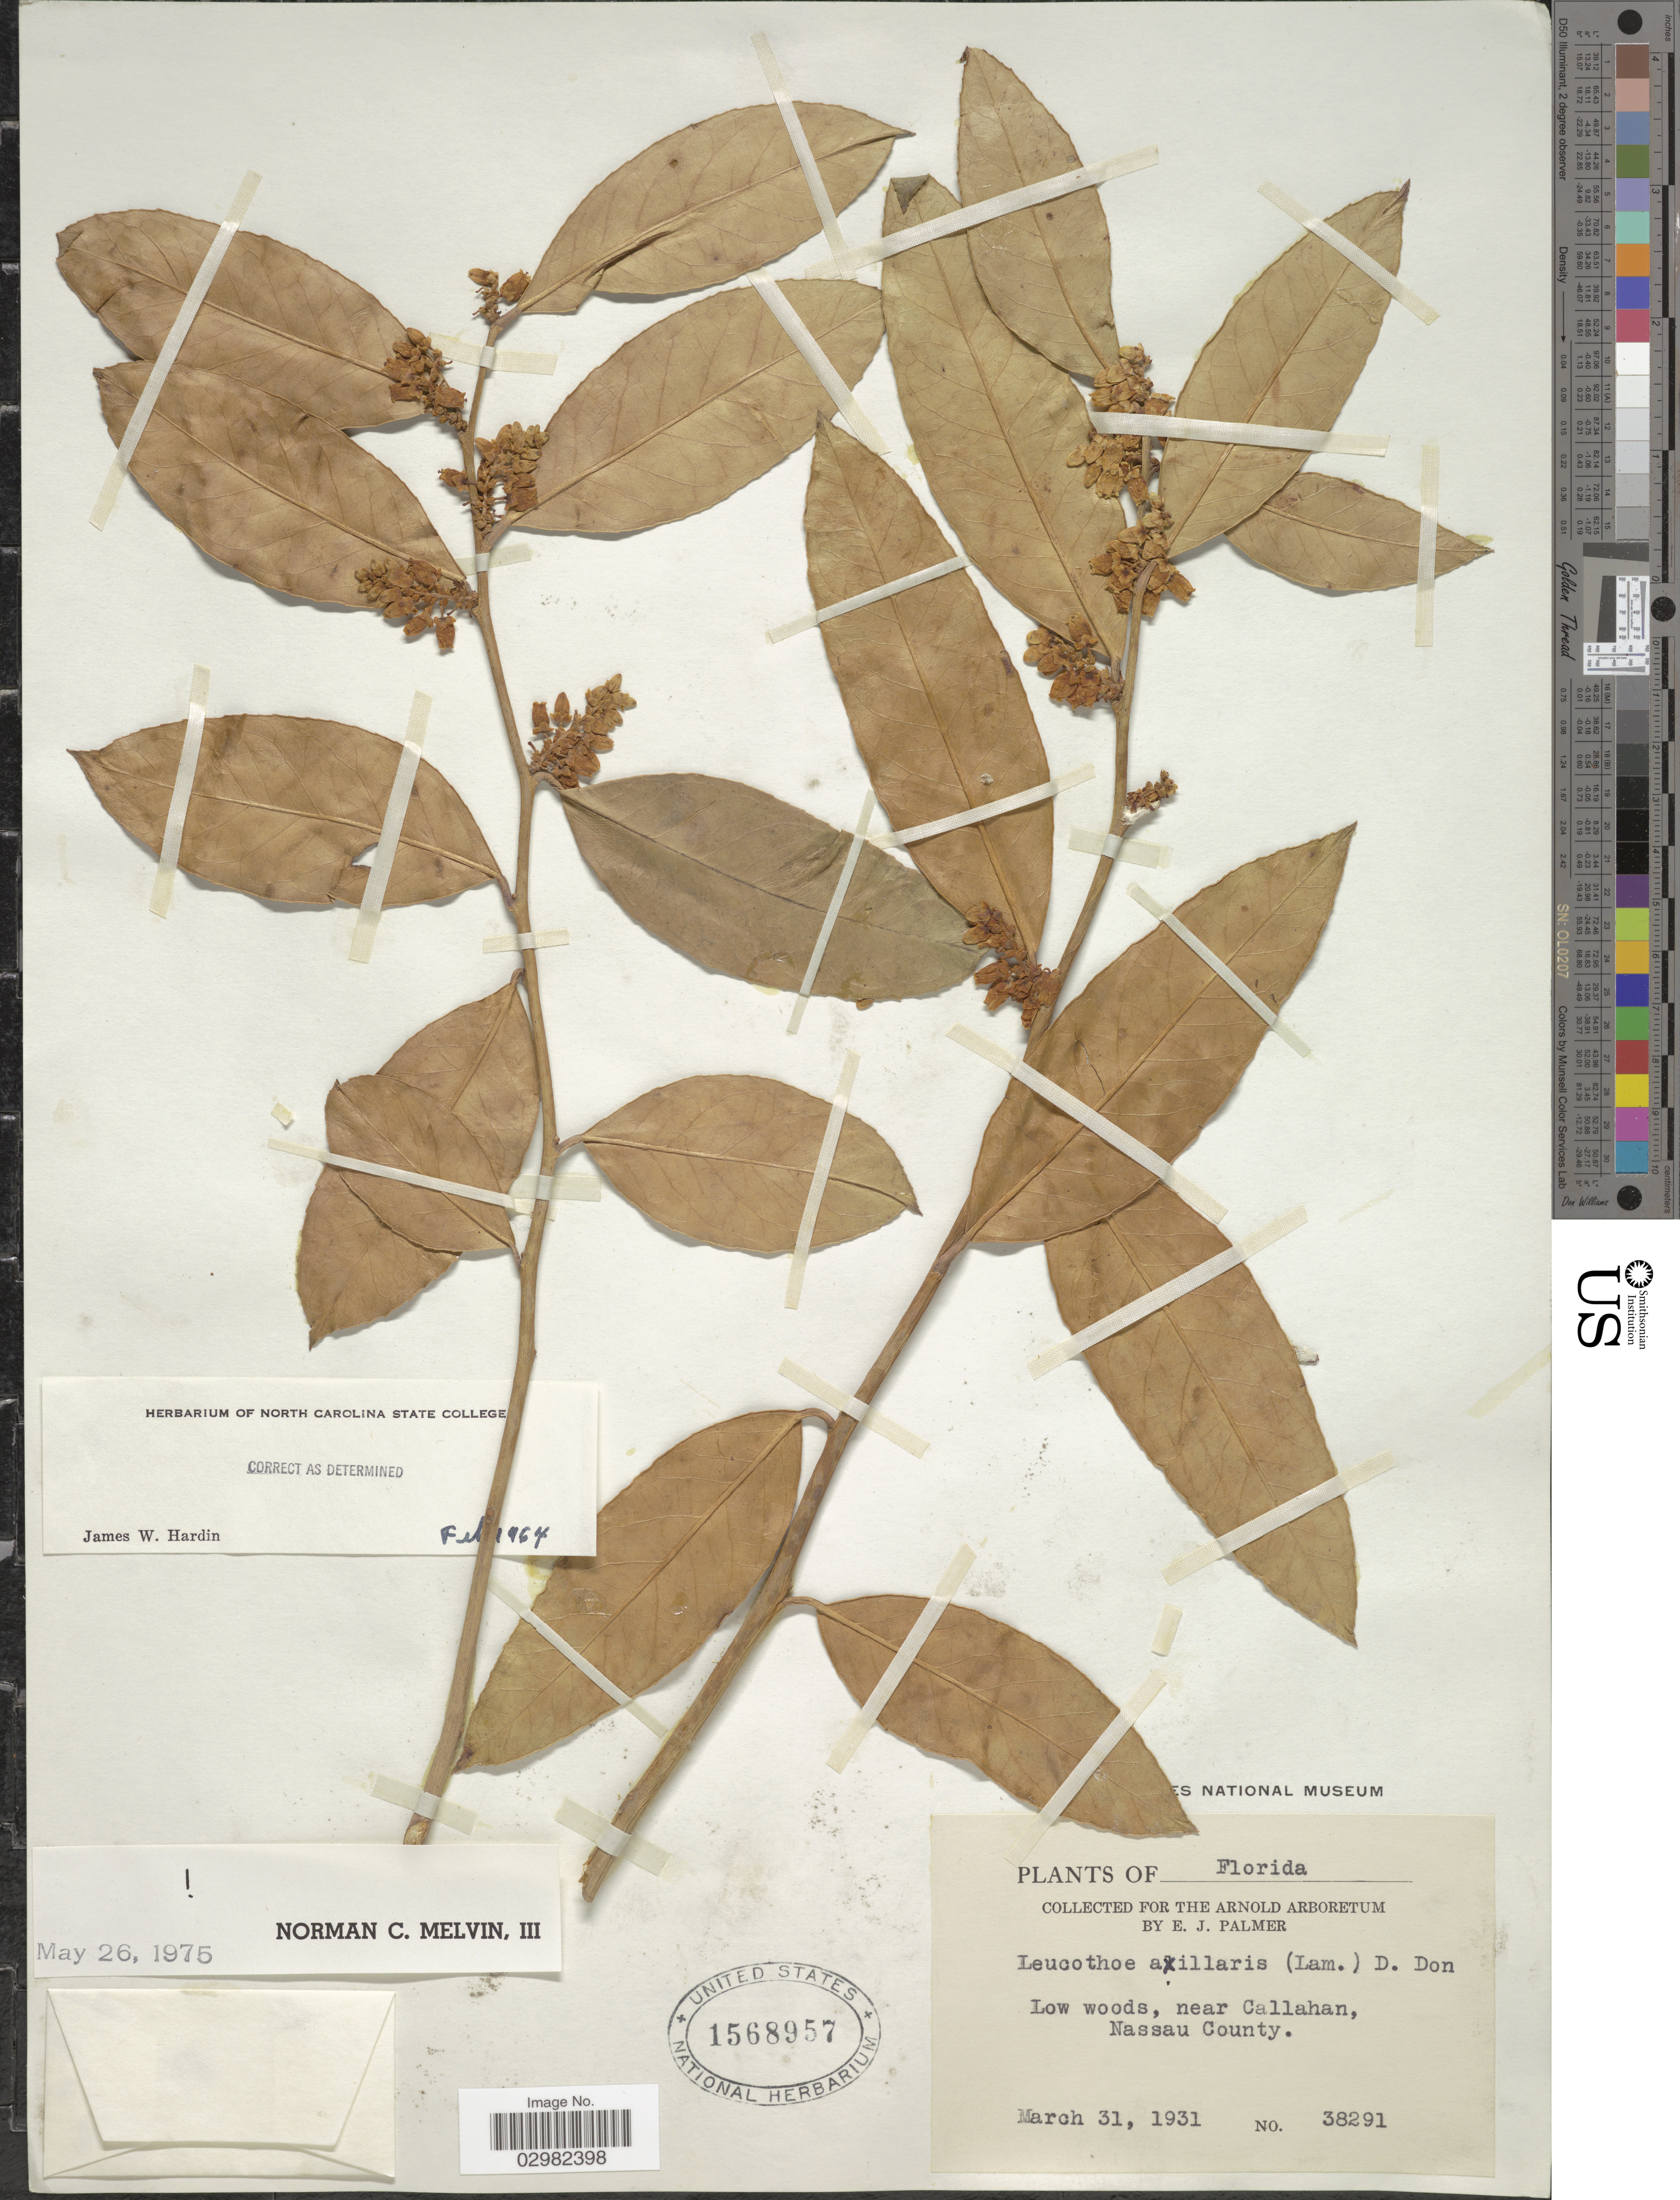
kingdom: Plantae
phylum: Tracheophyta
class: Magnoliopsida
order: Ericales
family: Ericaceae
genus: Leucothoe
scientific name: Leucothoë axillaris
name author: (Lam.) D. Don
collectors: E. J. Palmer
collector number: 38291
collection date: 1931-03-31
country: United States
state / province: Florida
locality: Low woods, near Callahan, Nassau County.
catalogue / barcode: US 1568957